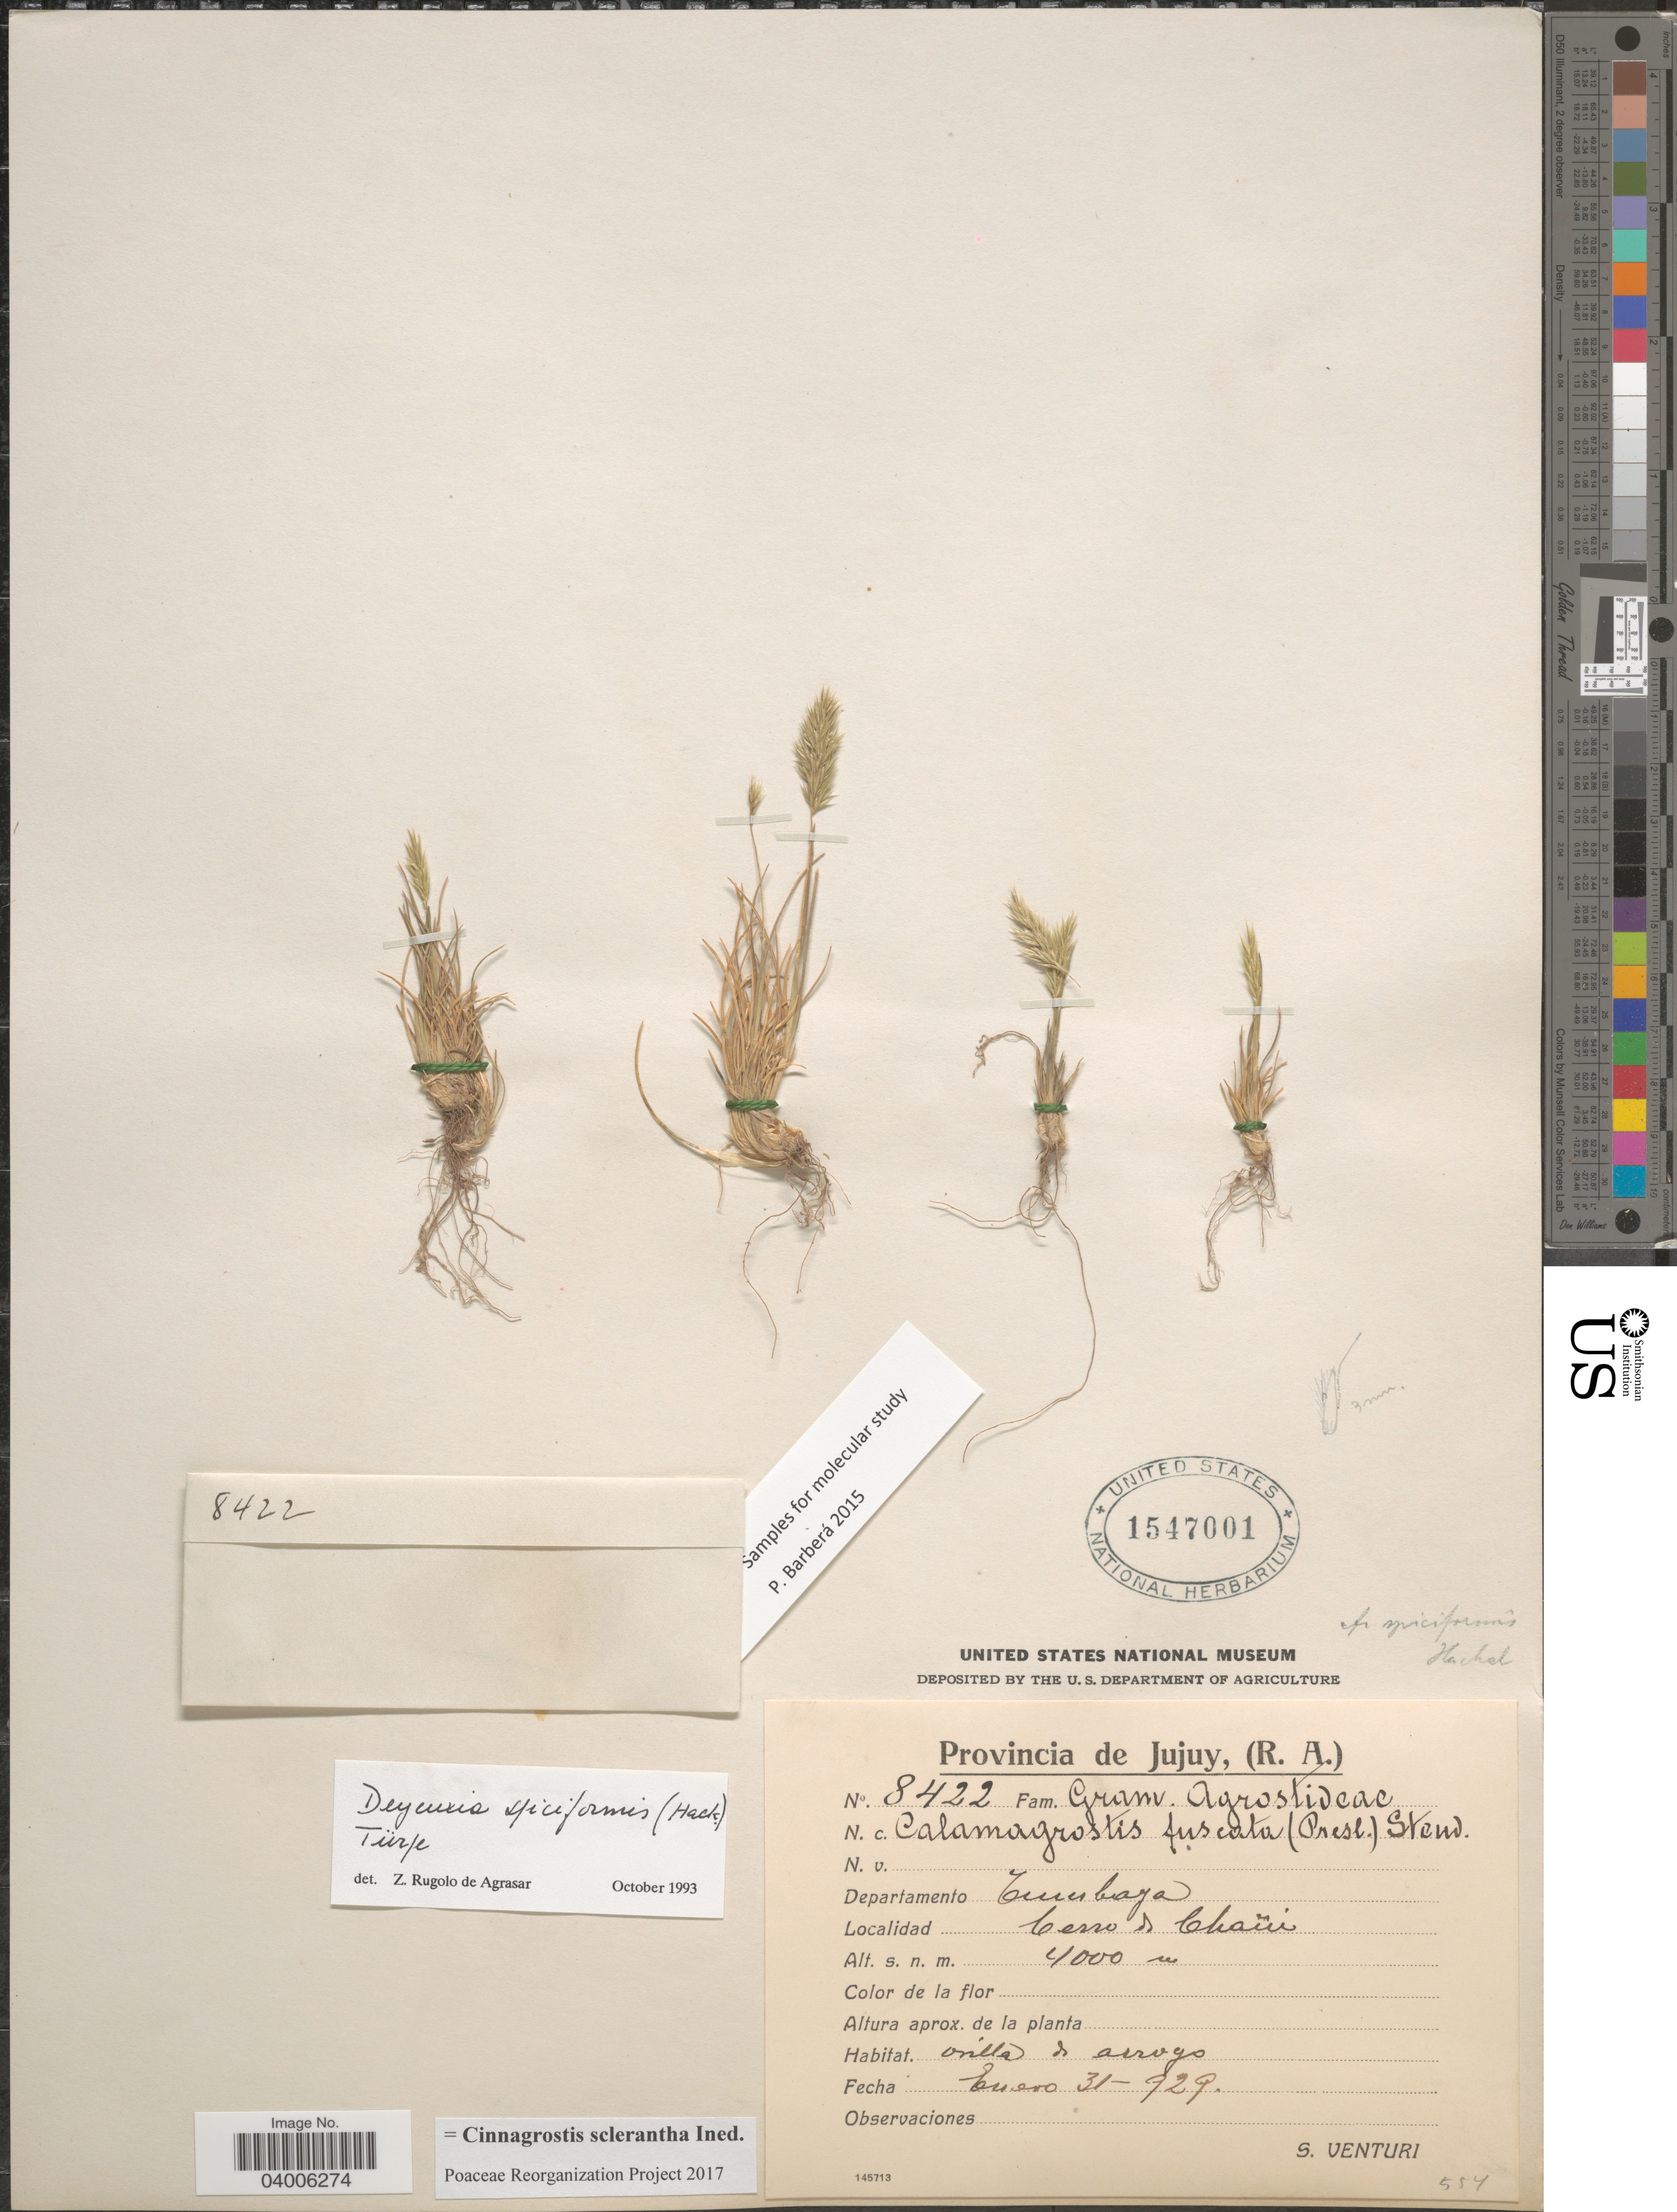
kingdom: Plantae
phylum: Tracheophyta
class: Liliopsida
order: Poales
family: Poaceae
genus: Cinnagrostis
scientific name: Cinnagrostis sclerantha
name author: (Hack.) P.M. Peterson et al.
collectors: S. Venturi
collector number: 8422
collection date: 1929-01-31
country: Argentina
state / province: Jujuy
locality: Departamento Tumbaya. Cerro de Chañi.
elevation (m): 4000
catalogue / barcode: US 1547001